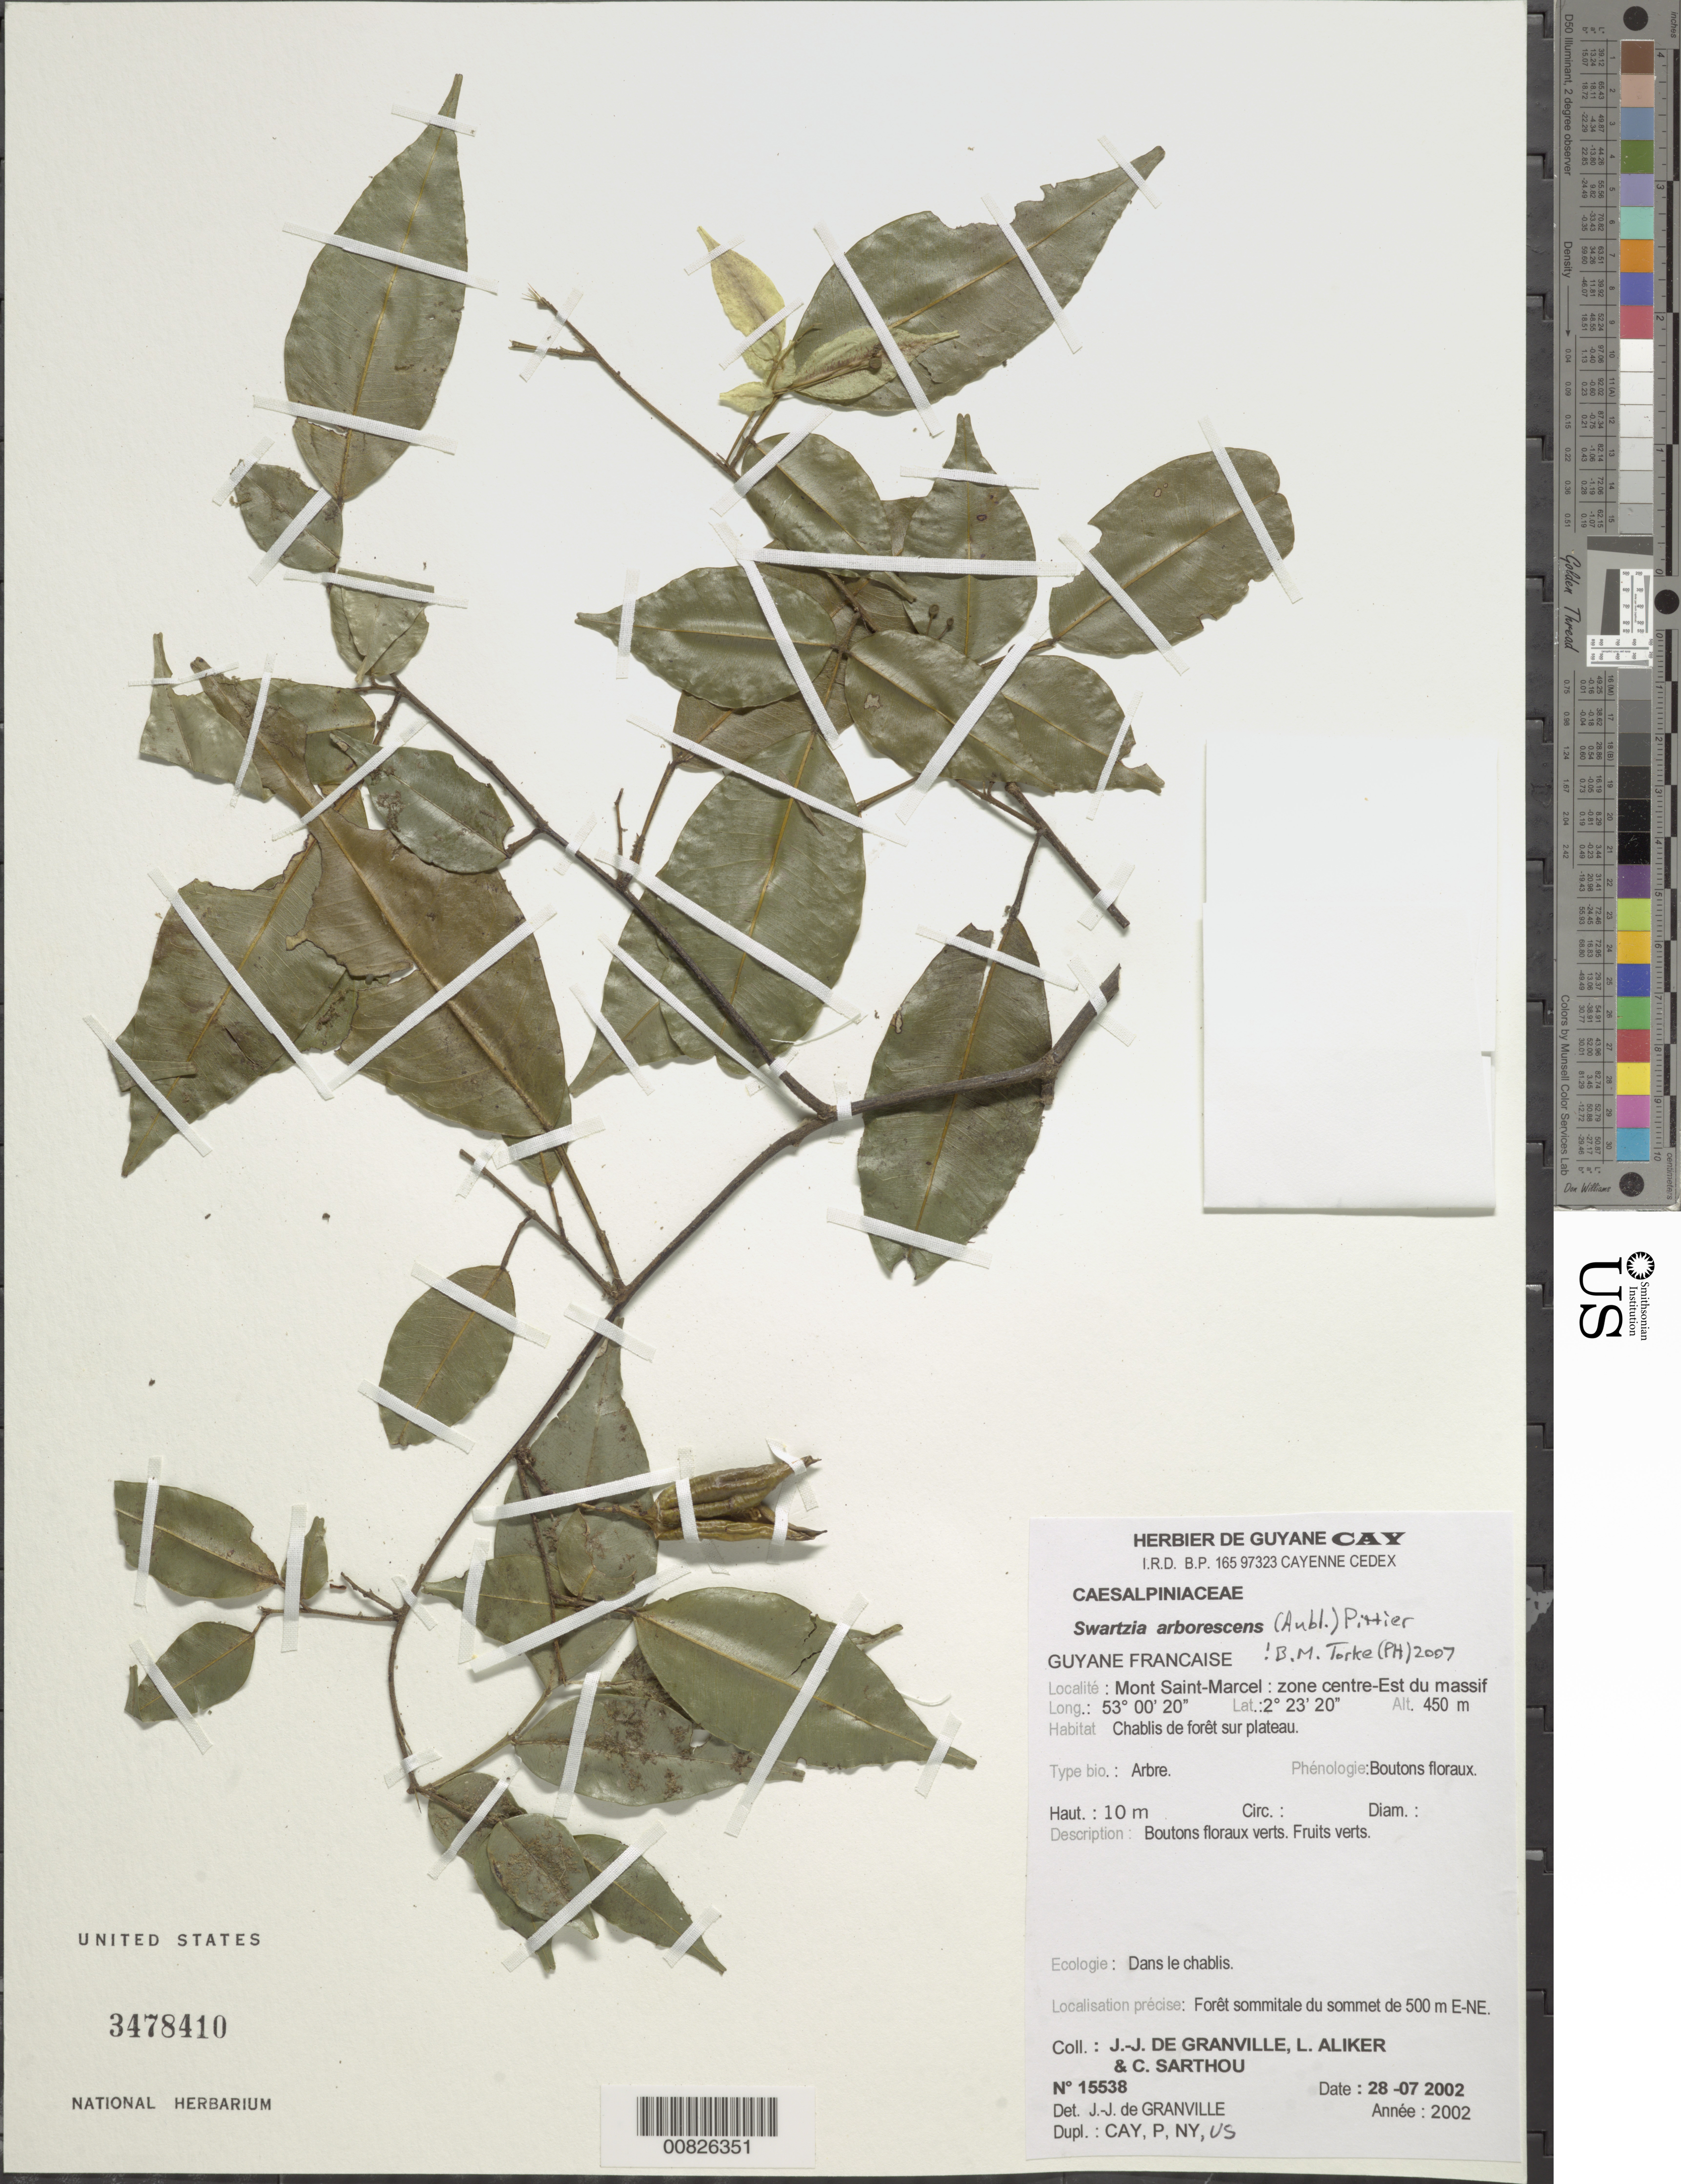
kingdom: Plantae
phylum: Tracheophyta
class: Magnoliopsida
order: Fabales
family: Fabaceae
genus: Swartzia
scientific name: Swartzia arborescens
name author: (Aubl.) Pittier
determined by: Granville, J. J. de, (CAY), Institut de Recherche pour le Developpement (IRD) (FRENCH GUIANA)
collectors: J.-J. de Granville, L. Aliker & C. Sarthou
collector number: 15538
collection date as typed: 28-Jul-02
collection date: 2002-07-28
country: French Guiana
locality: Mont Saint-Marcel, zone centre-Est du massif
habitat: Chablis de forêt sur plateau; forêt sommitale du sommet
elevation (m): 450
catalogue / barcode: US 3478410